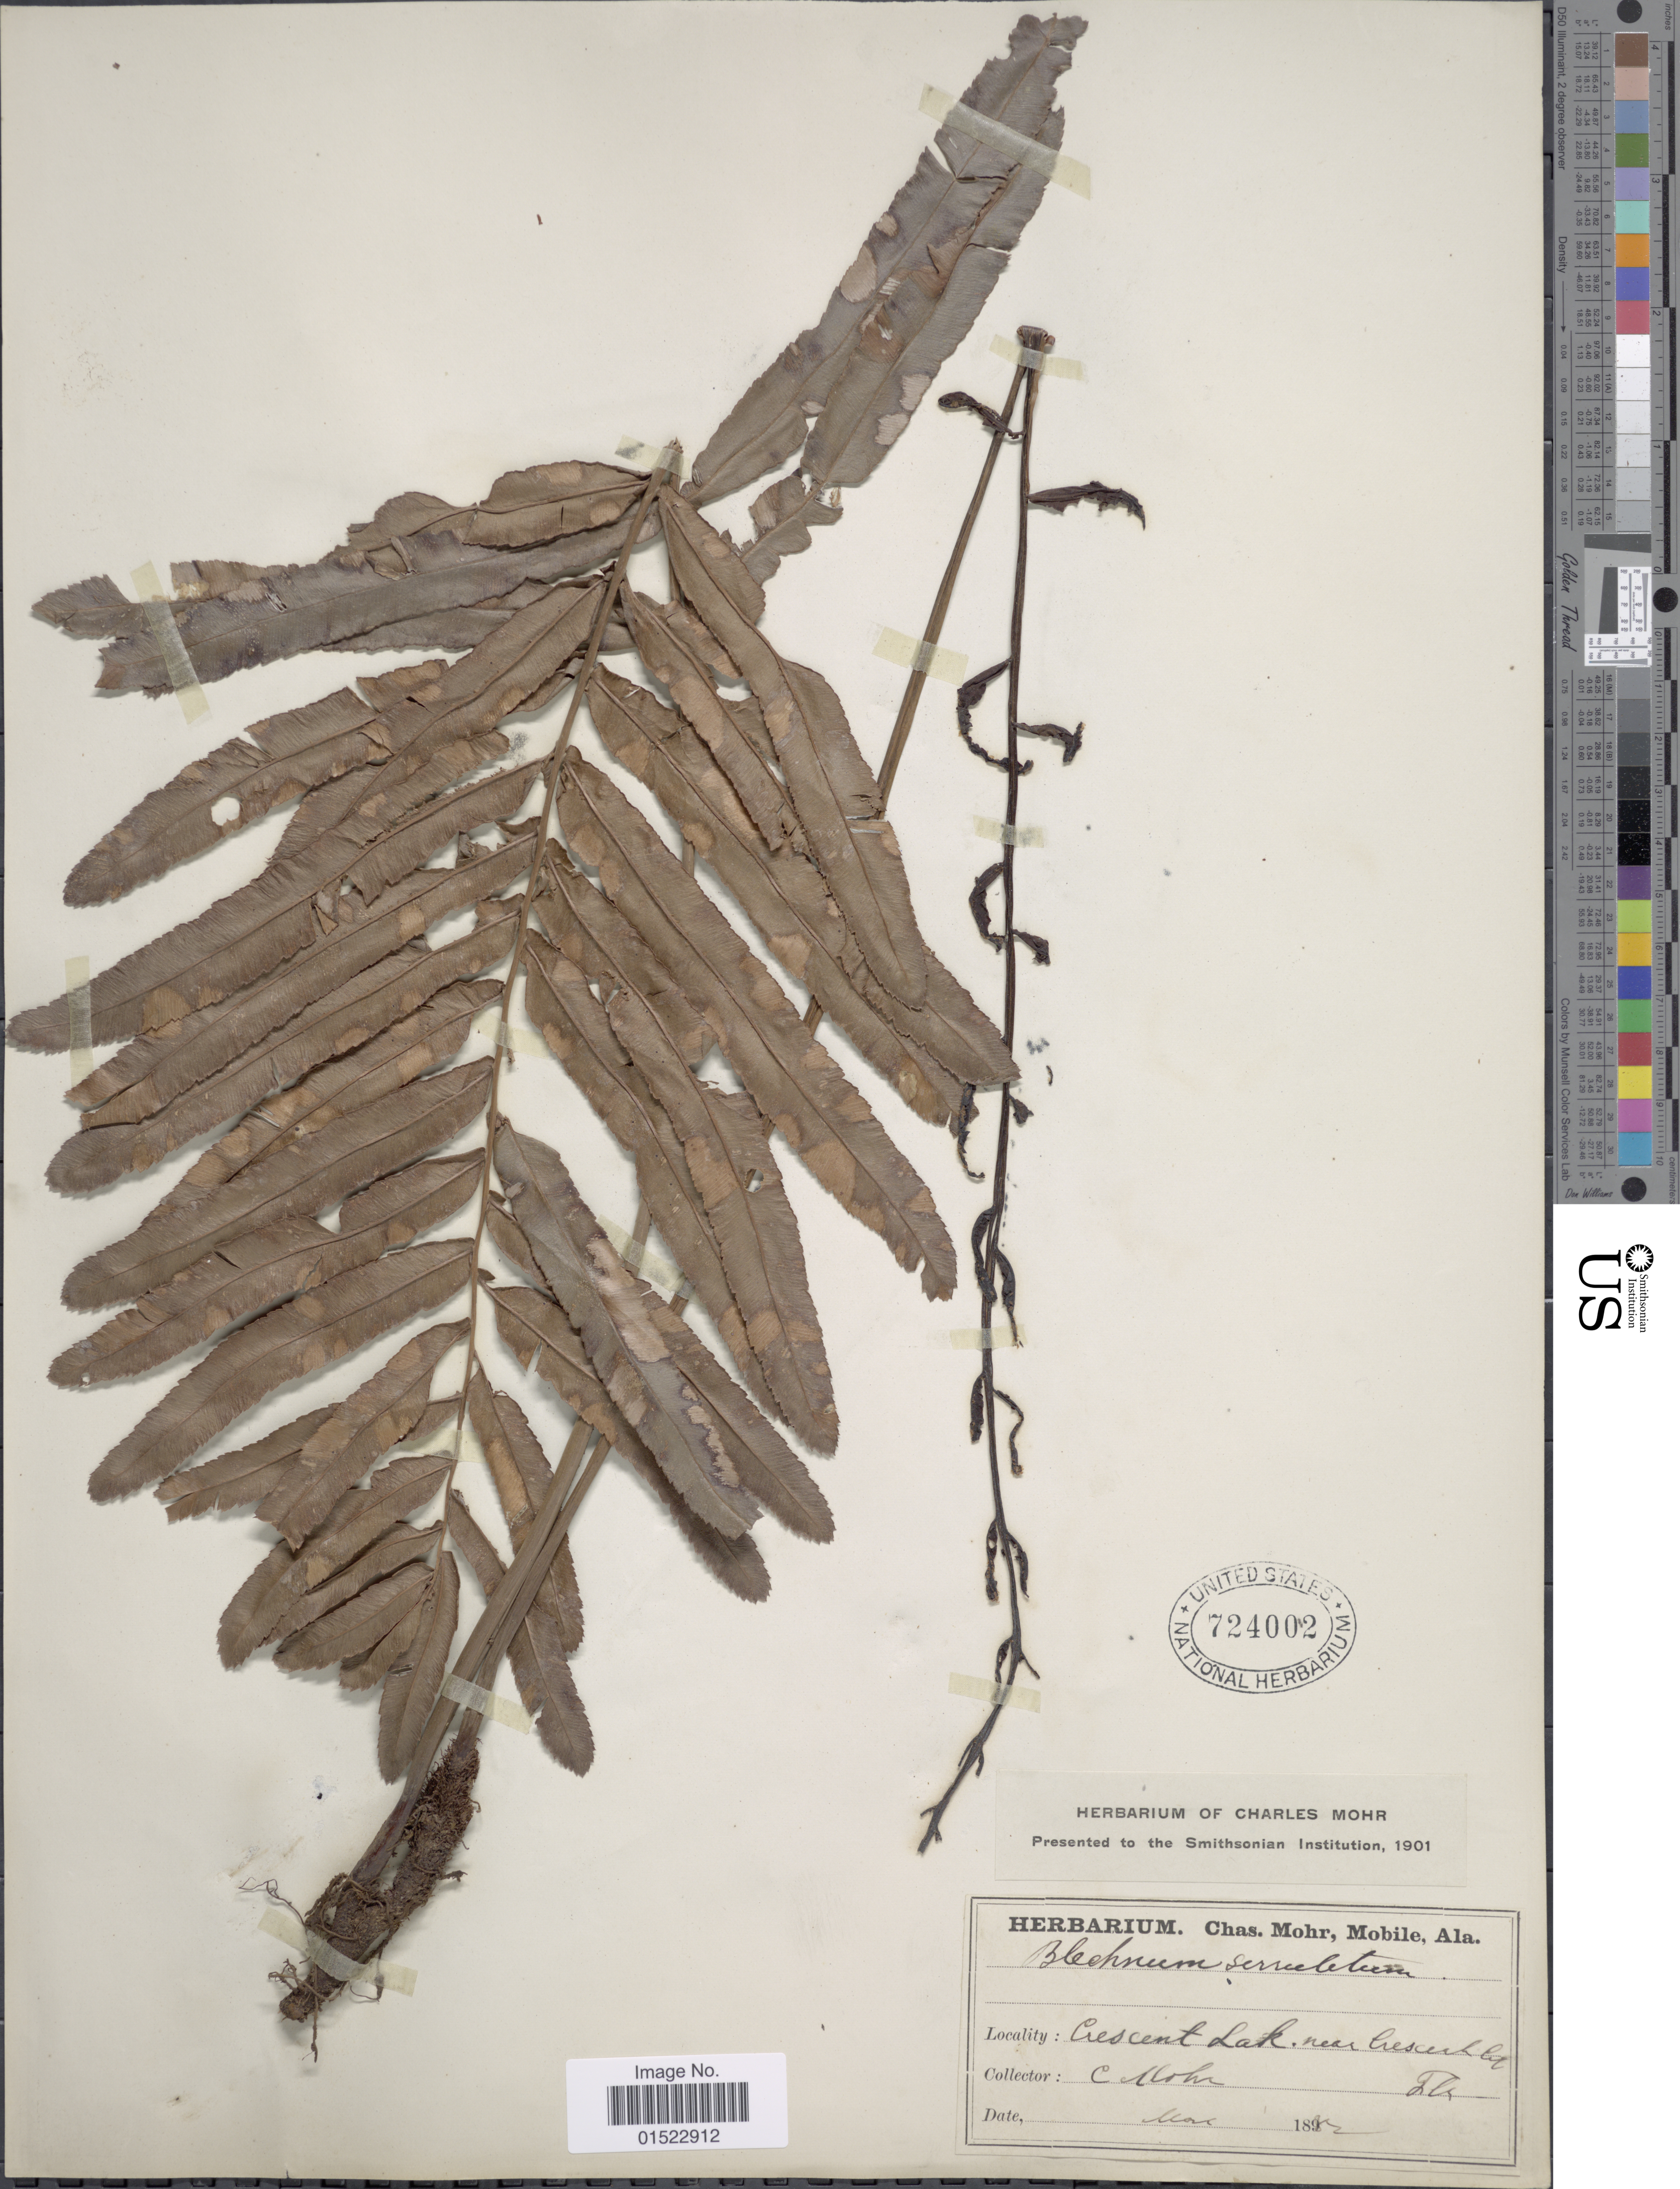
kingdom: Plantae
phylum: Tracheophyta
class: Polypodiopsida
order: Polypodiales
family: Blechnaceae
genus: Telmatoblechnum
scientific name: Telmatoblechnum serrulatum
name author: (Rich.) Perrie et al.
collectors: C. T. Mohr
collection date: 1892-03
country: United States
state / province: Florida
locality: Crescent Lak. near Crescent City.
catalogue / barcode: US 724002